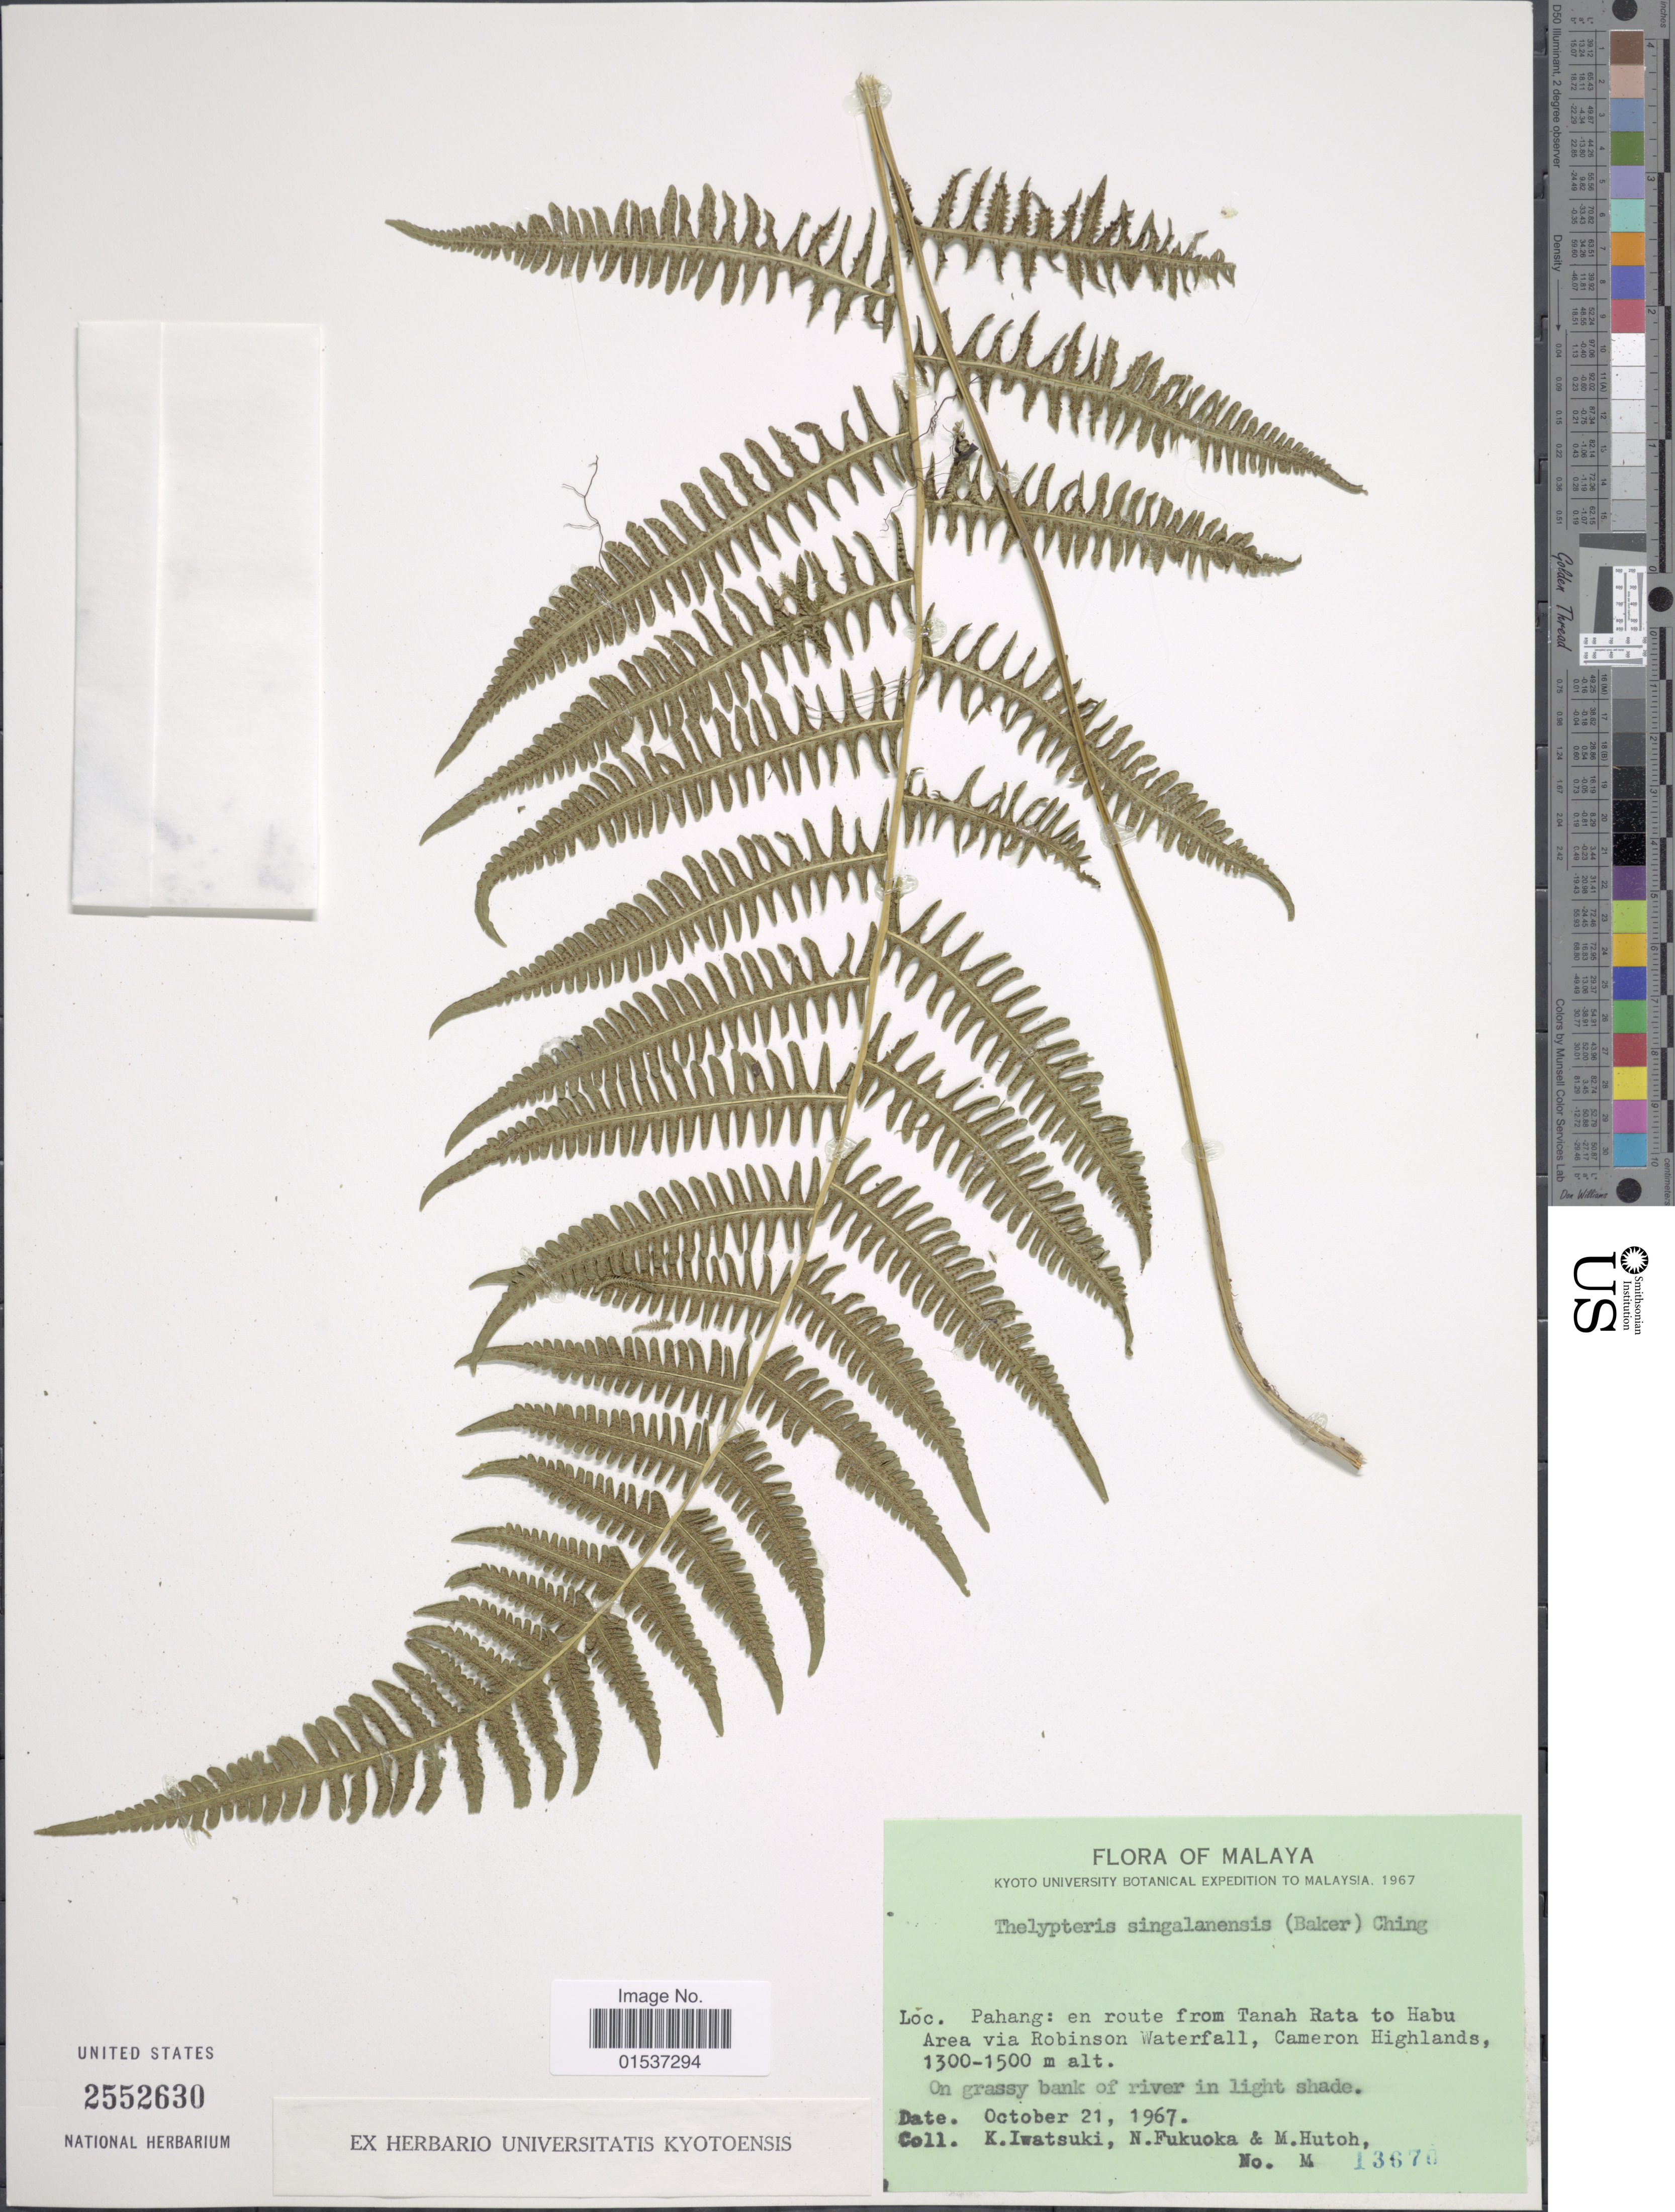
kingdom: Plantae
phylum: Tracheophyta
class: Polypodiopsida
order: Polypodiales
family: Thelypteridaceae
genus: Metathelypteris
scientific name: Metathelypteris singalanensis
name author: (Baker) Ching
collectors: K. Iwatsuki, N. Fukuoka & M. Hutoh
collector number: M13670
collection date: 1967-10-21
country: Malaysia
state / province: Pahang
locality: Malaya, Pahang: en route from Tanah Rata to Habu Area via Robinson Waterfall, Cameron Highlands.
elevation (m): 1300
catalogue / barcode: US 2552630